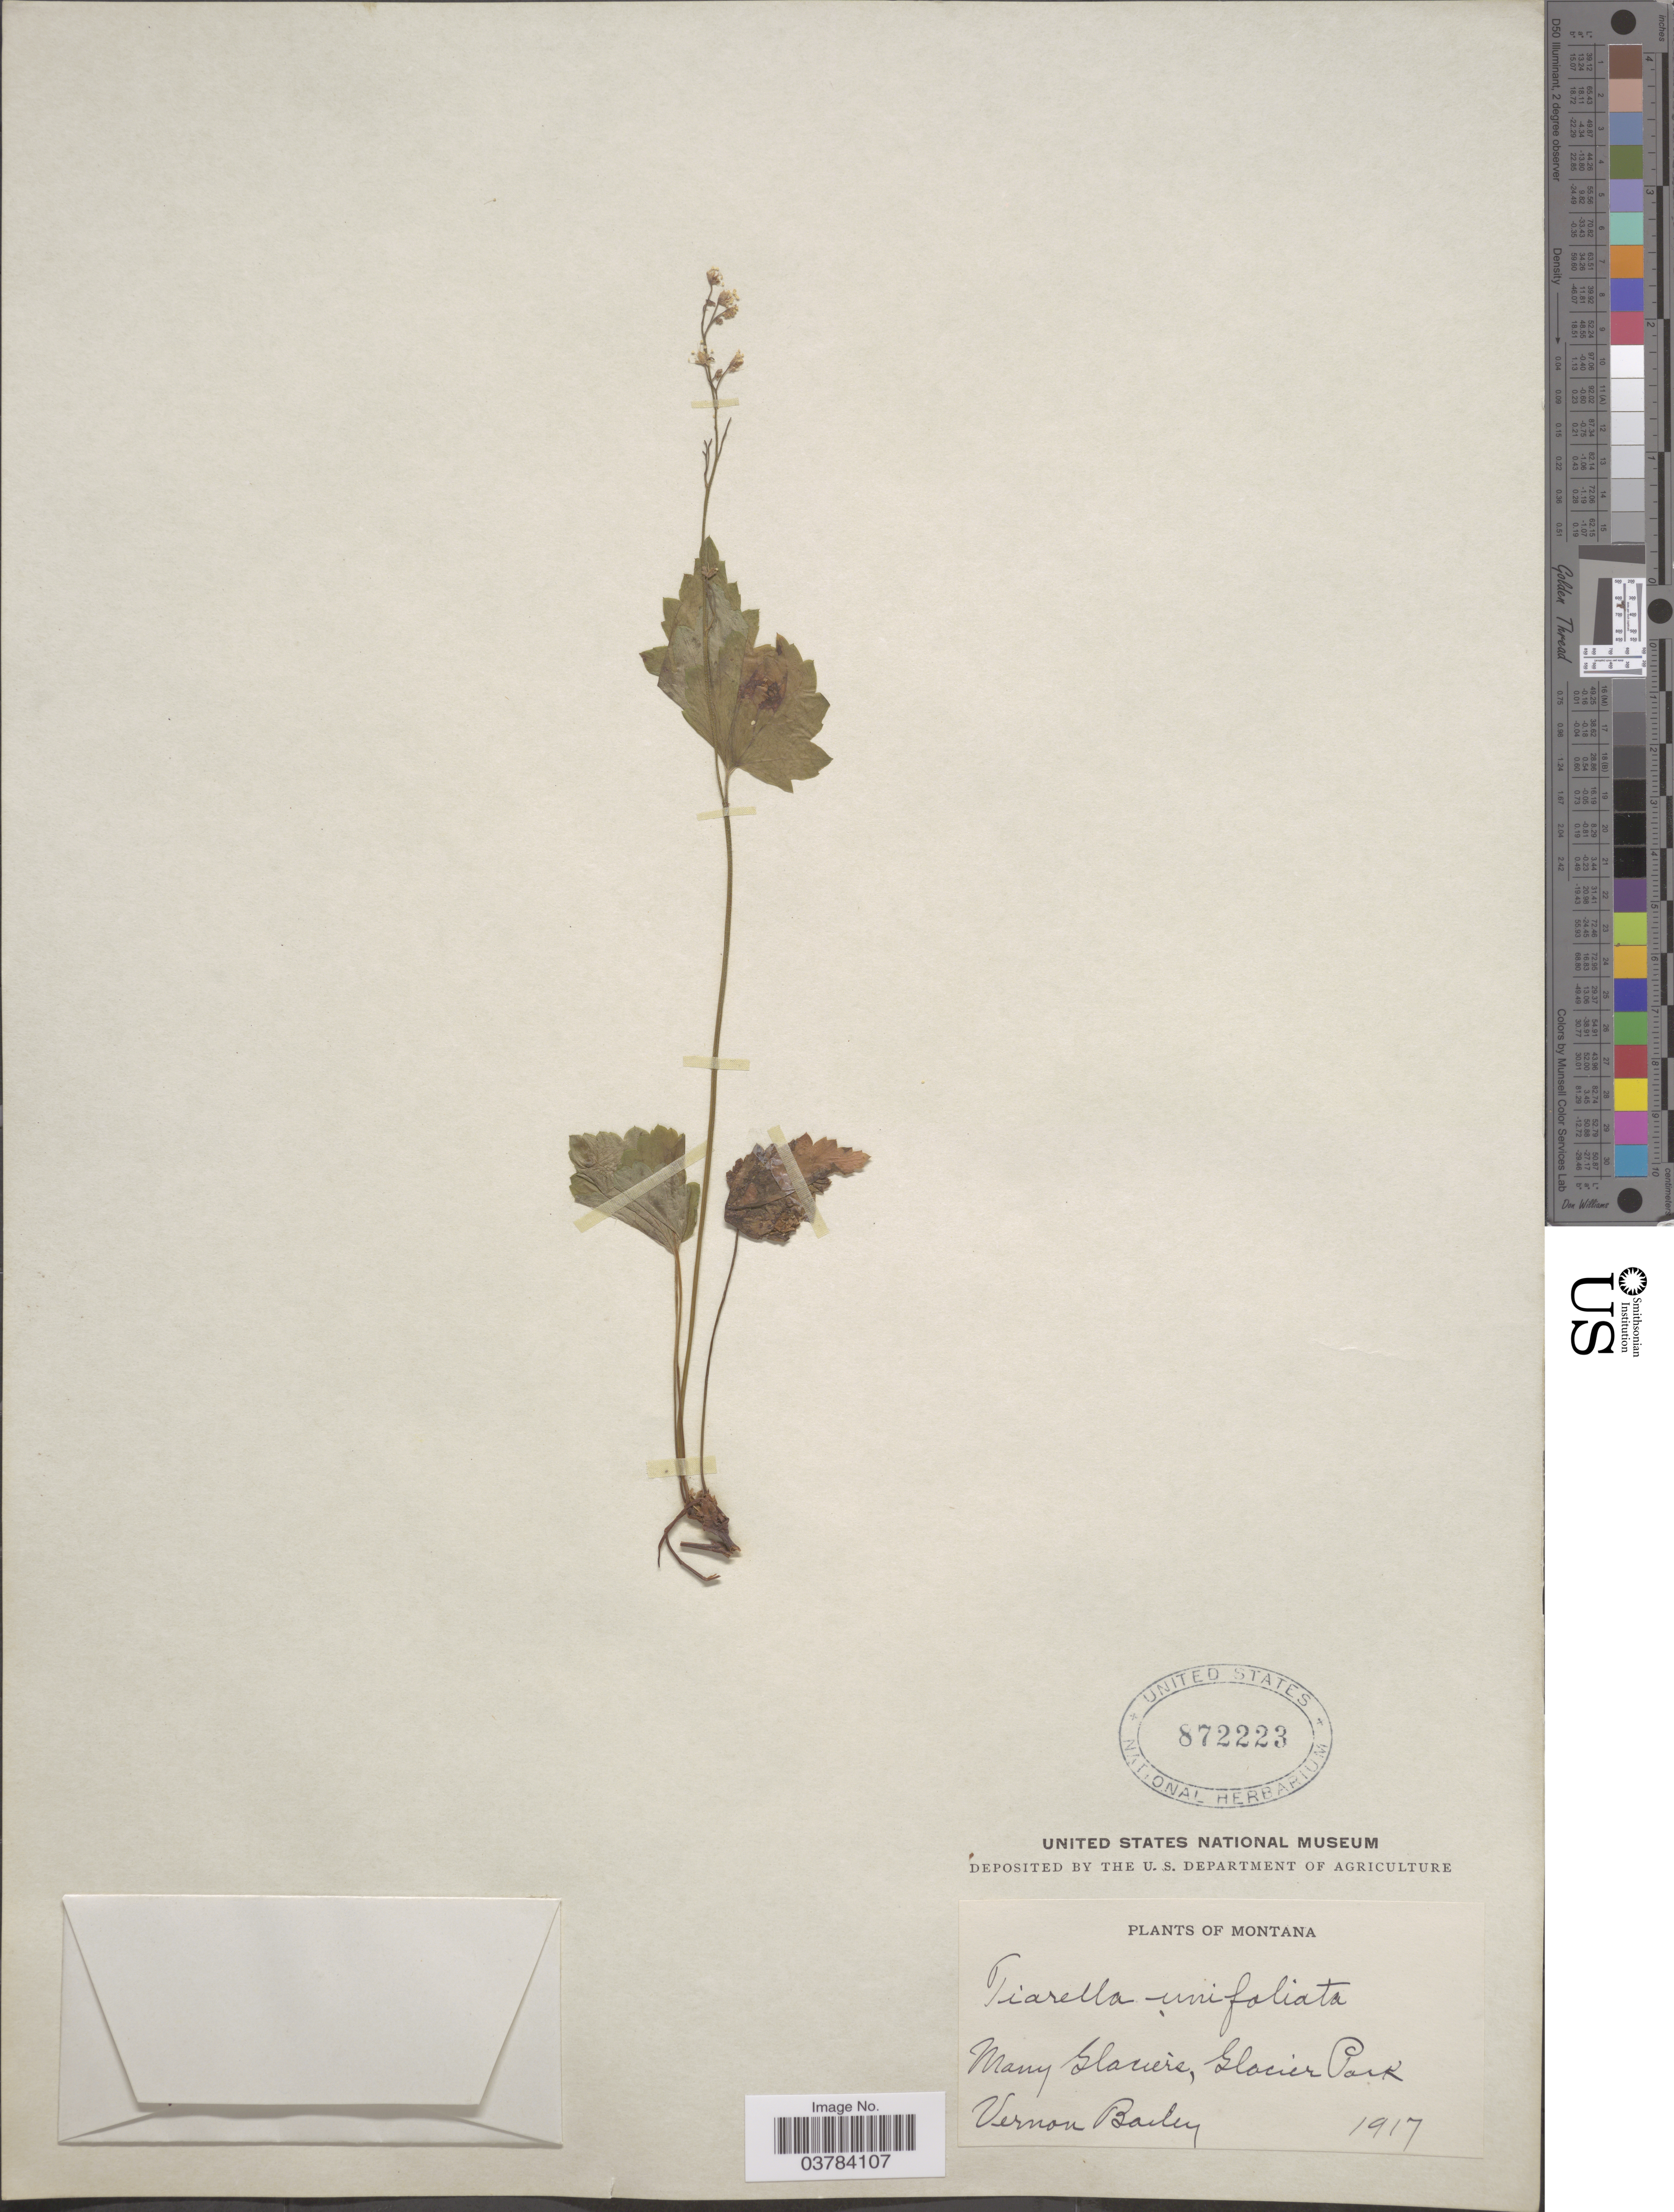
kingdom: Plantae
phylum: Tracheophyta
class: Magnoliopsida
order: Saxifragales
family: Saxifragaceae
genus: Tiarella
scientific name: Tiarella unifoliata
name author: Hook.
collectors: V. O. Bailey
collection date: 1917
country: United States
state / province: Montana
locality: Many Glaciers, Glacier Park.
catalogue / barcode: US 872223